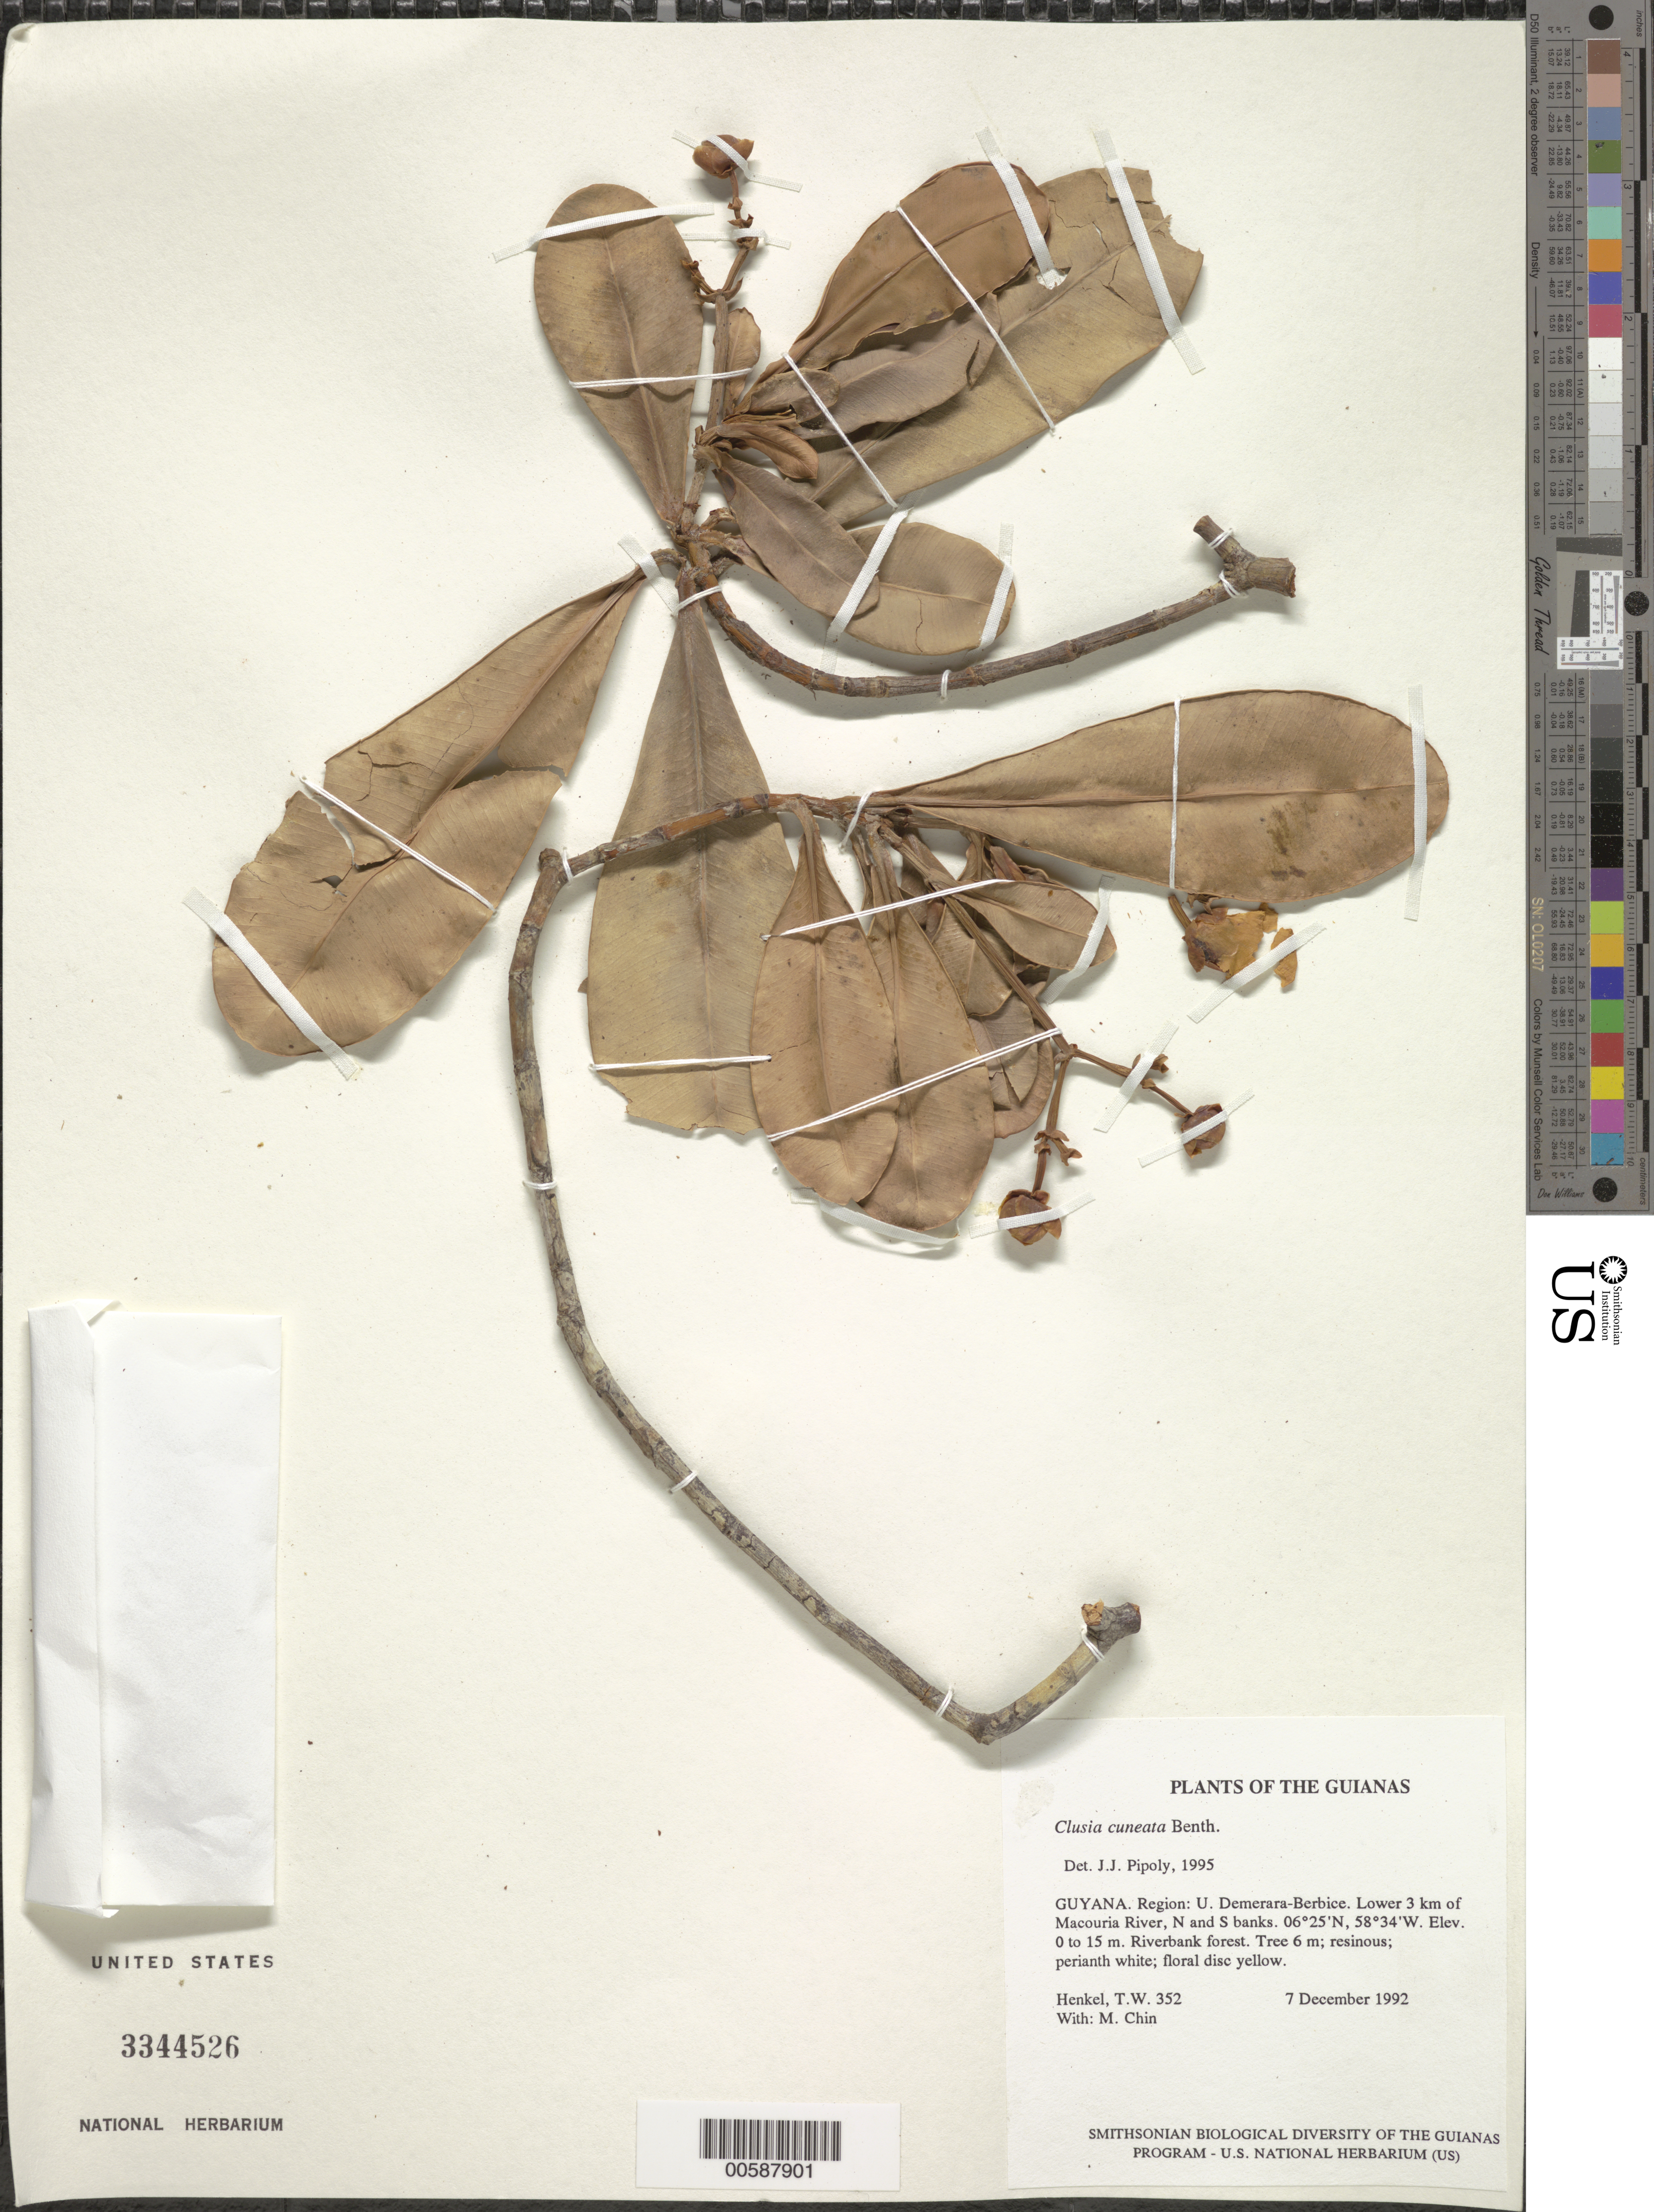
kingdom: Plantae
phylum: Tracheophyta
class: Magnoliopsida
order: Malpighiales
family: Clusiaceae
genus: Clusia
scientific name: Clusia cuneata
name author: Benth.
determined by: Pipoly, J. J., III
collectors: T. Henkel & M. Chin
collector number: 352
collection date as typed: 7 December 1992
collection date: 1992-12-07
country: Guyana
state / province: U. Demerara-Berbice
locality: Lower 3 km of Macouria River, N and S banks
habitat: Riverbank forest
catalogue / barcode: US 3344526